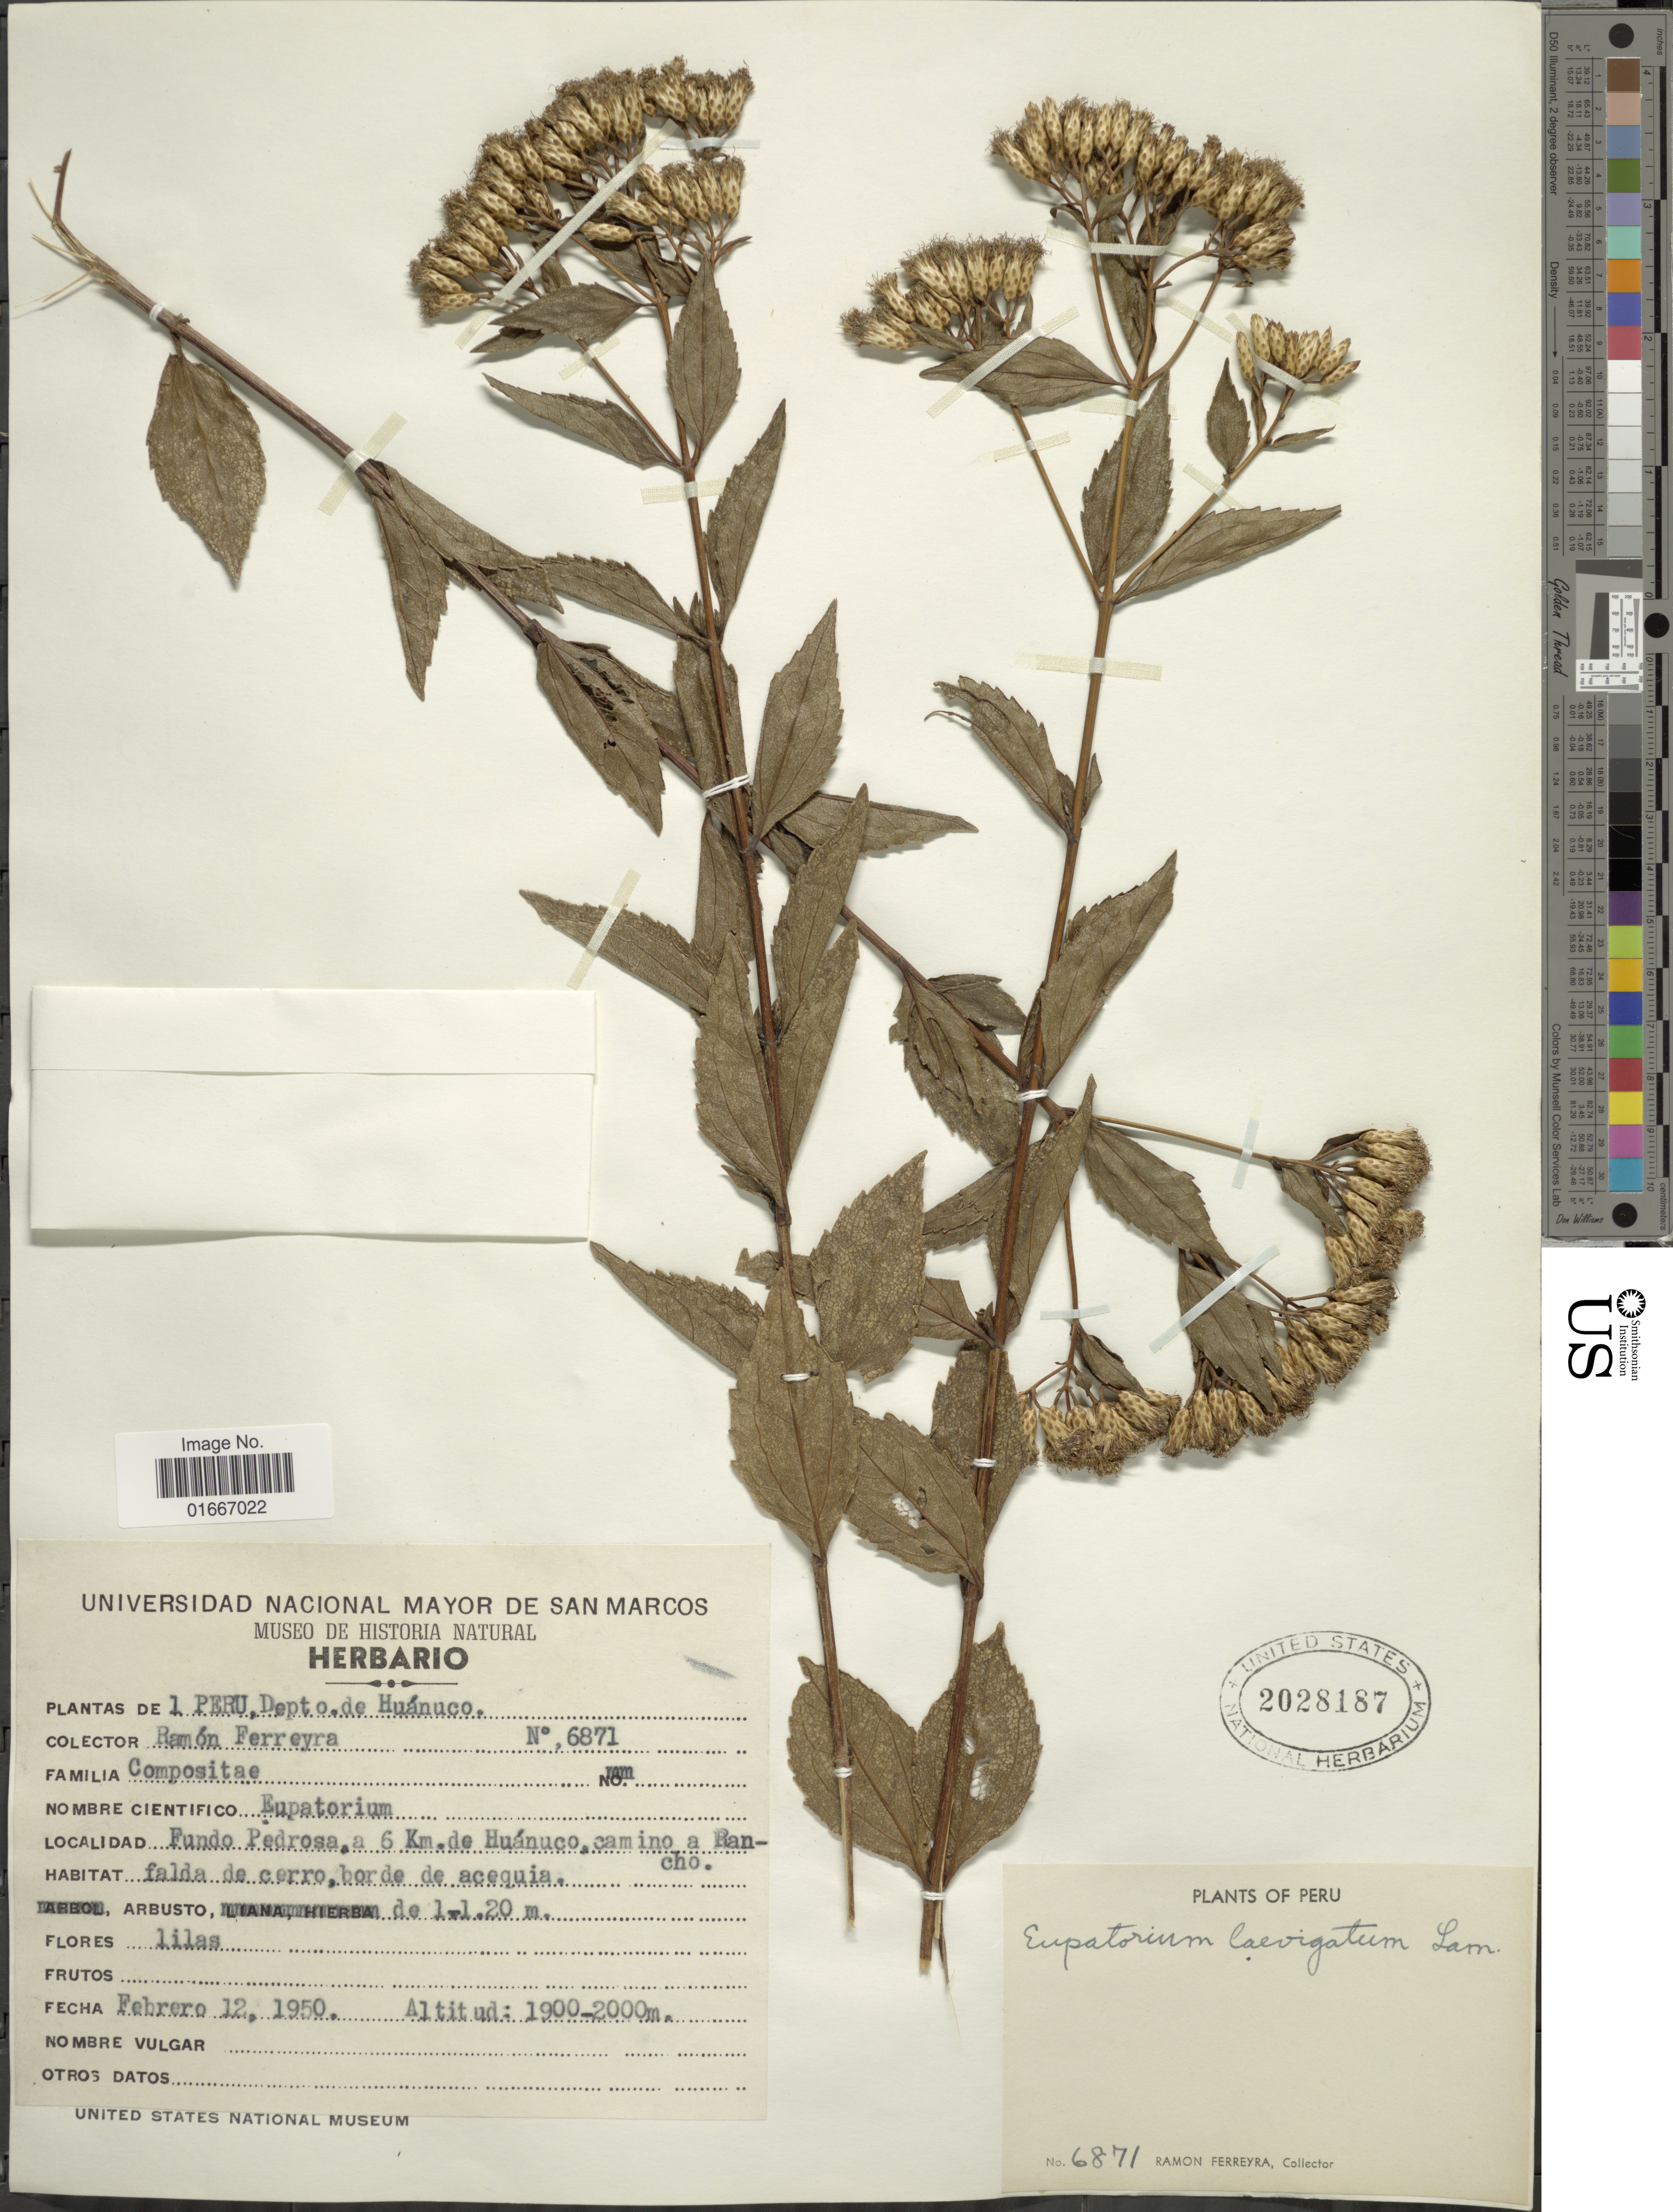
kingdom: Plantae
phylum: Tracheophyta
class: Magnoliopsida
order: Asterales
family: Asteraceae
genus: Chromolaena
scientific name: Chromolaena laevigata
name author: (Lam.) R.M. King & H. Rob.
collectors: R. A. Ferreyra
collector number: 6871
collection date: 1950-02-12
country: Peru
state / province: Huánuco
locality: Fundo Pedrosa, a 6 Km. de Huánuco, camino a Rancho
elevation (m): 1900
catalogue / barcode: US 2028187